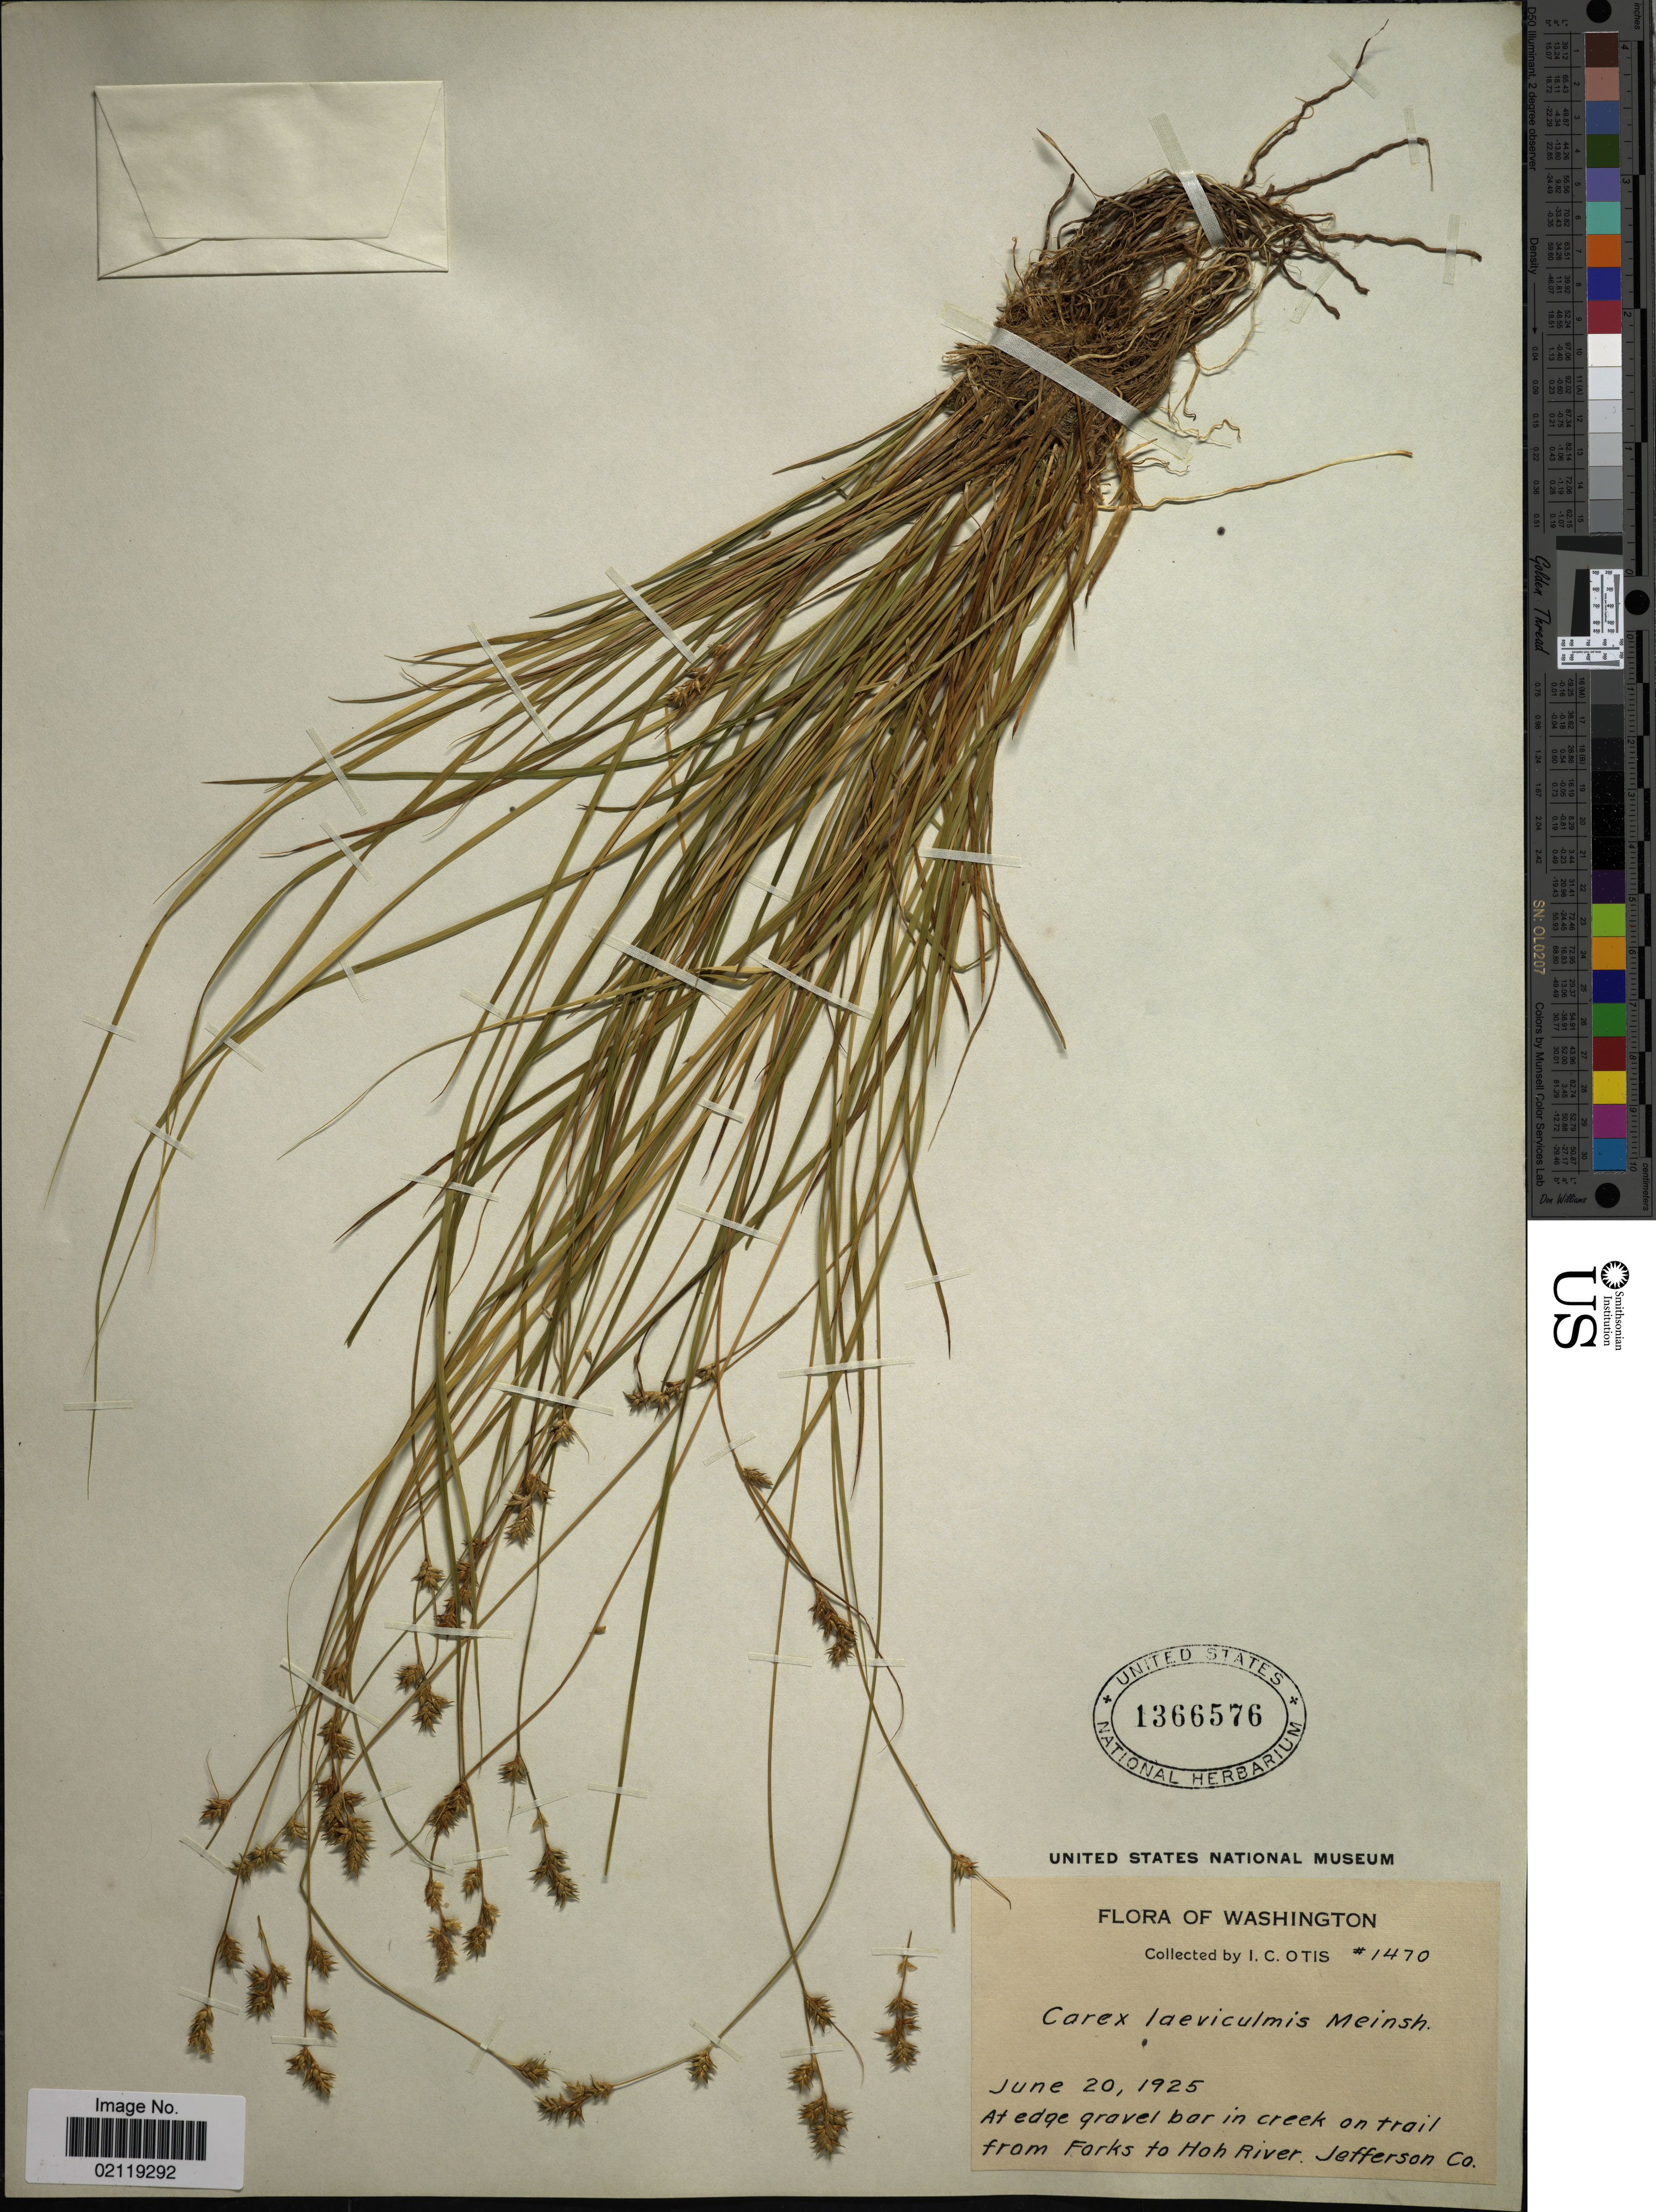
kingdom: Plantae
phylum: Tracheophyta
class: Liliopsida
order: Poales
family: Cyperaceae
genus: Carex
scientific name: Carex laeviculmis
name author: Meinsh.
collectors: I. C. Otis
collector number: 1470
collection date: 1925-06-20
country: United States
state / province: Washington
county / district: Jefferson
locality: At edge gravel bar in creek on trail from Forks to Hoh River. Jefferson Co.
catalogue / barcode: US 1366576